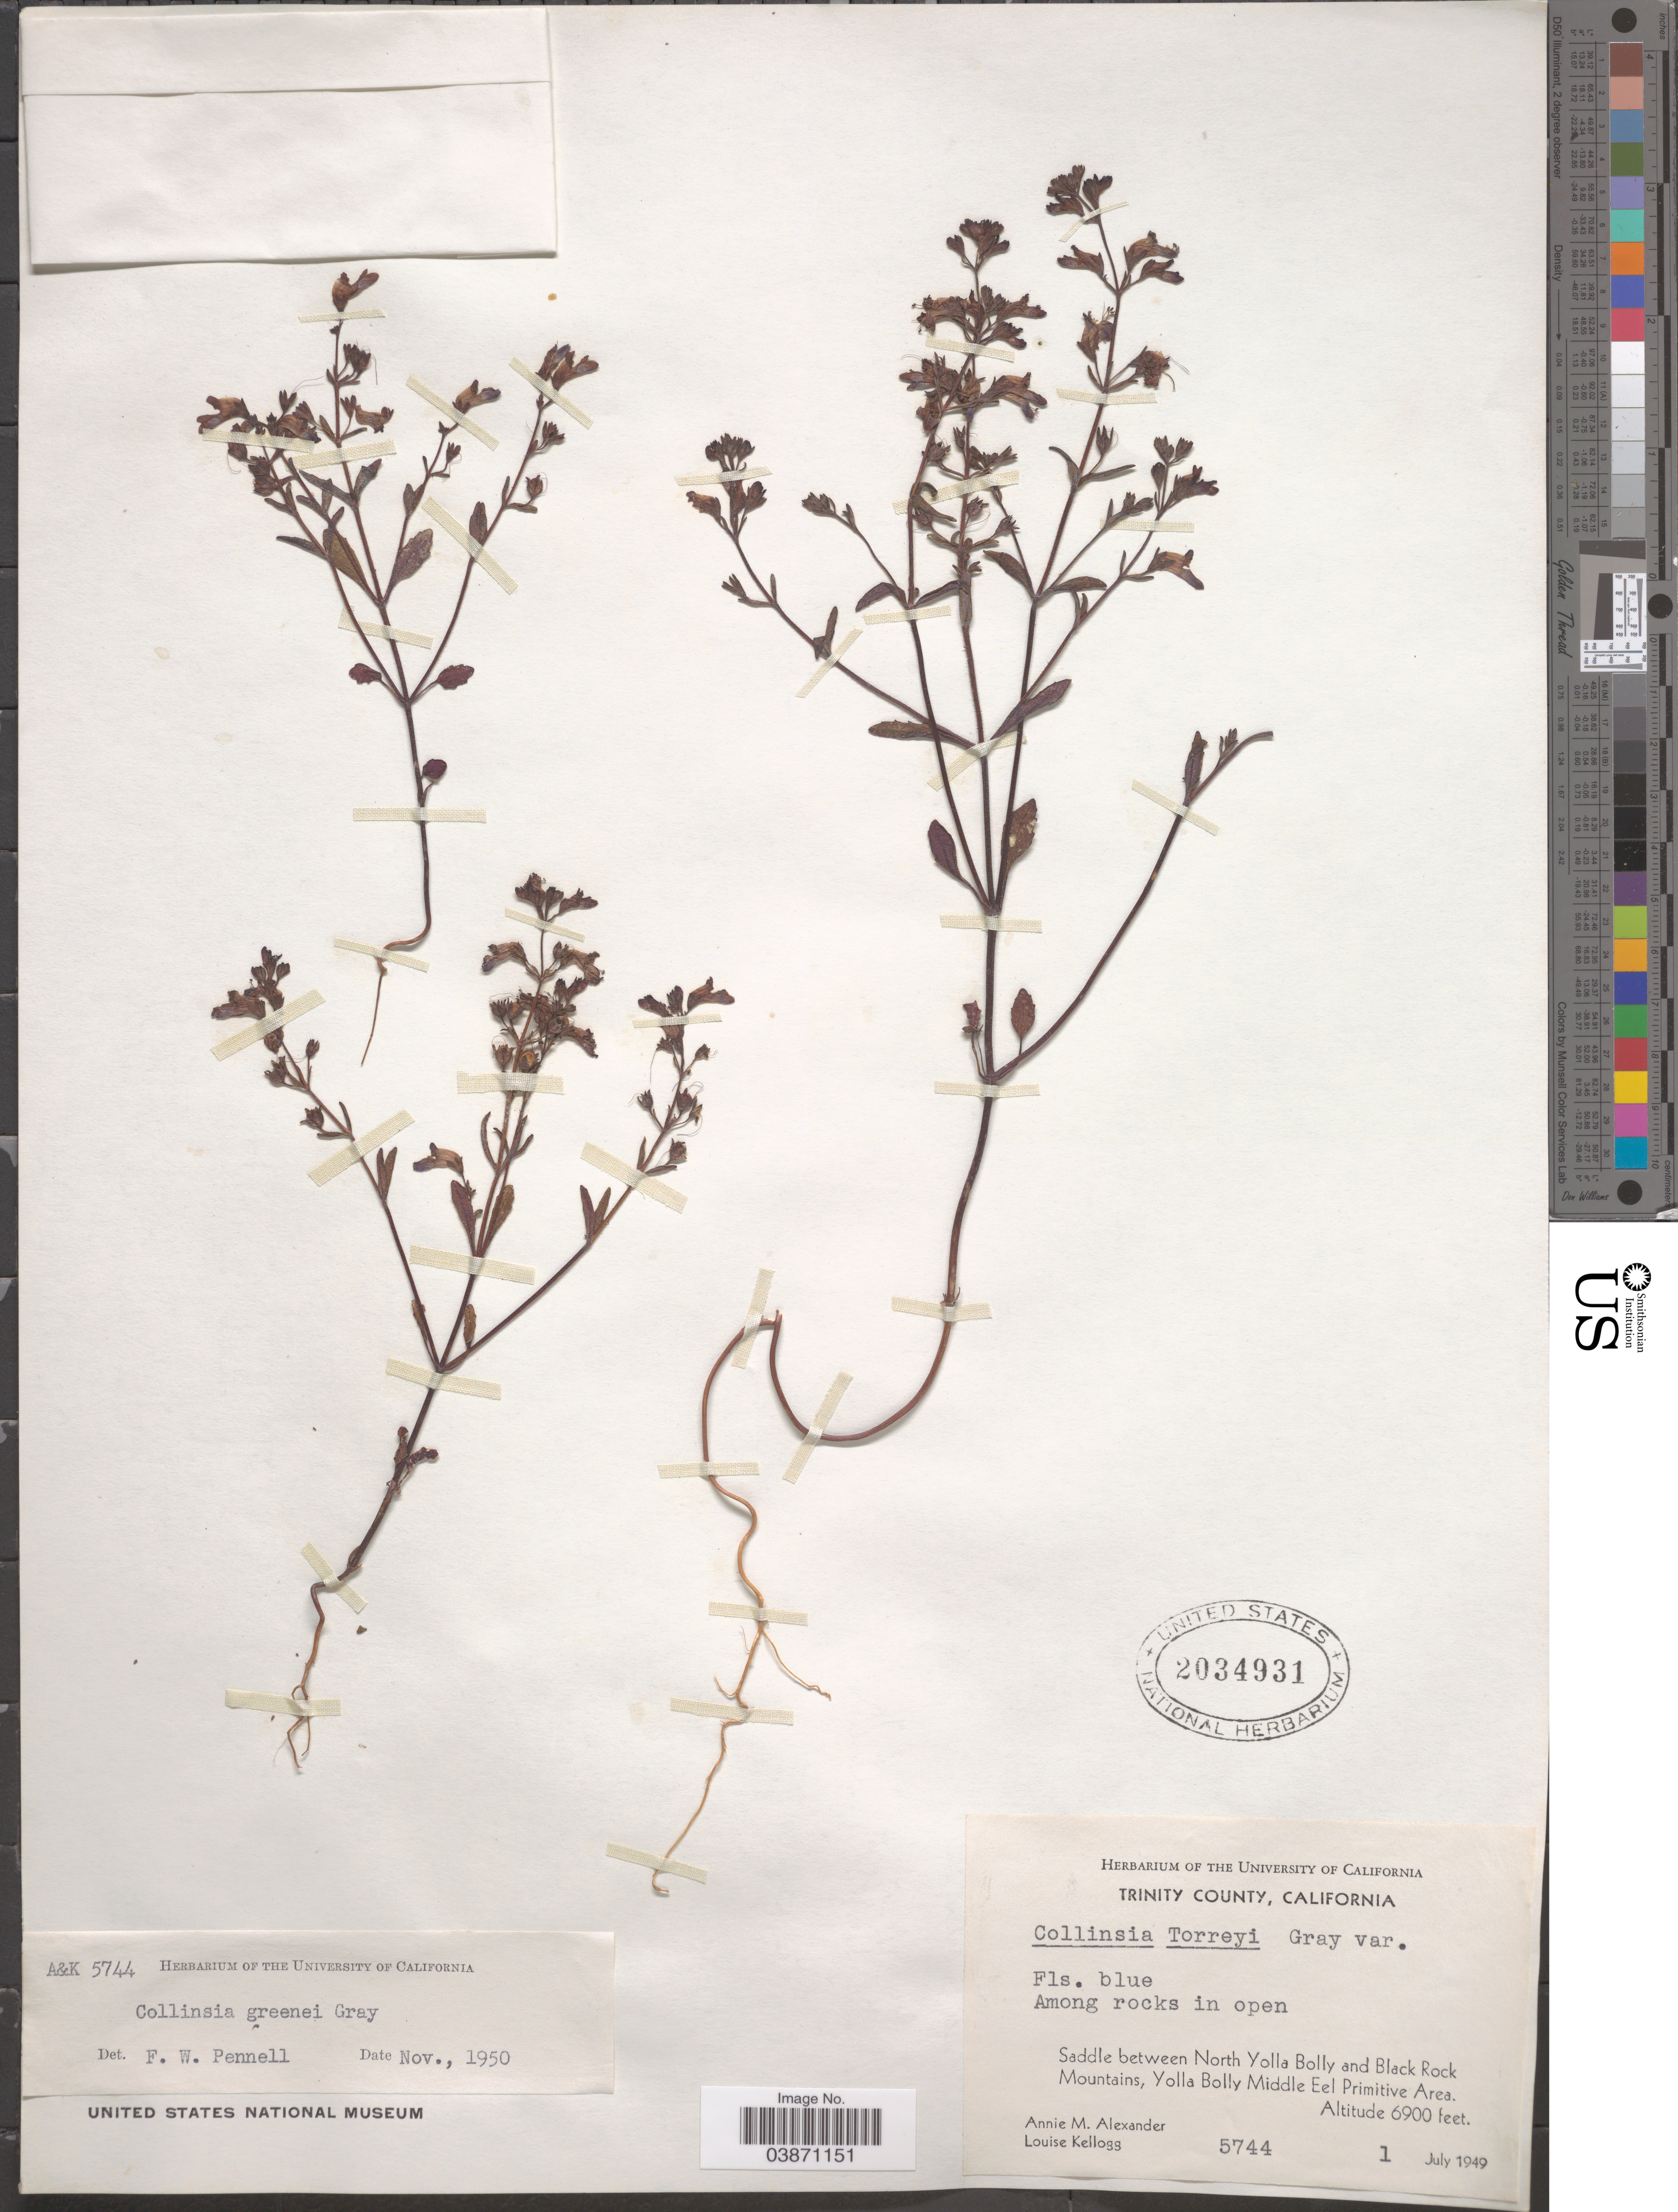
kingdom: Plantae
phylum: Tracheophyta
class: Magnoliopsida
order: Lamiales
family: Plantaginaceae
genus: Collinsia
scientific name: Collinsia greenei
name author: A. Gray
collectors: A. M. Alexander & L. Kellogg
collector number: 5744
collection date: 1949-07-01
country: United States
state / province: California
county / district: Trinity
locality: Trinity County. Saddle between North Yola Bolly and Black Rock Mountains, Yolla Bolly Middle Eel Primitive Area.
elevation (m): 2103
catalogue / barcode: US 2034931